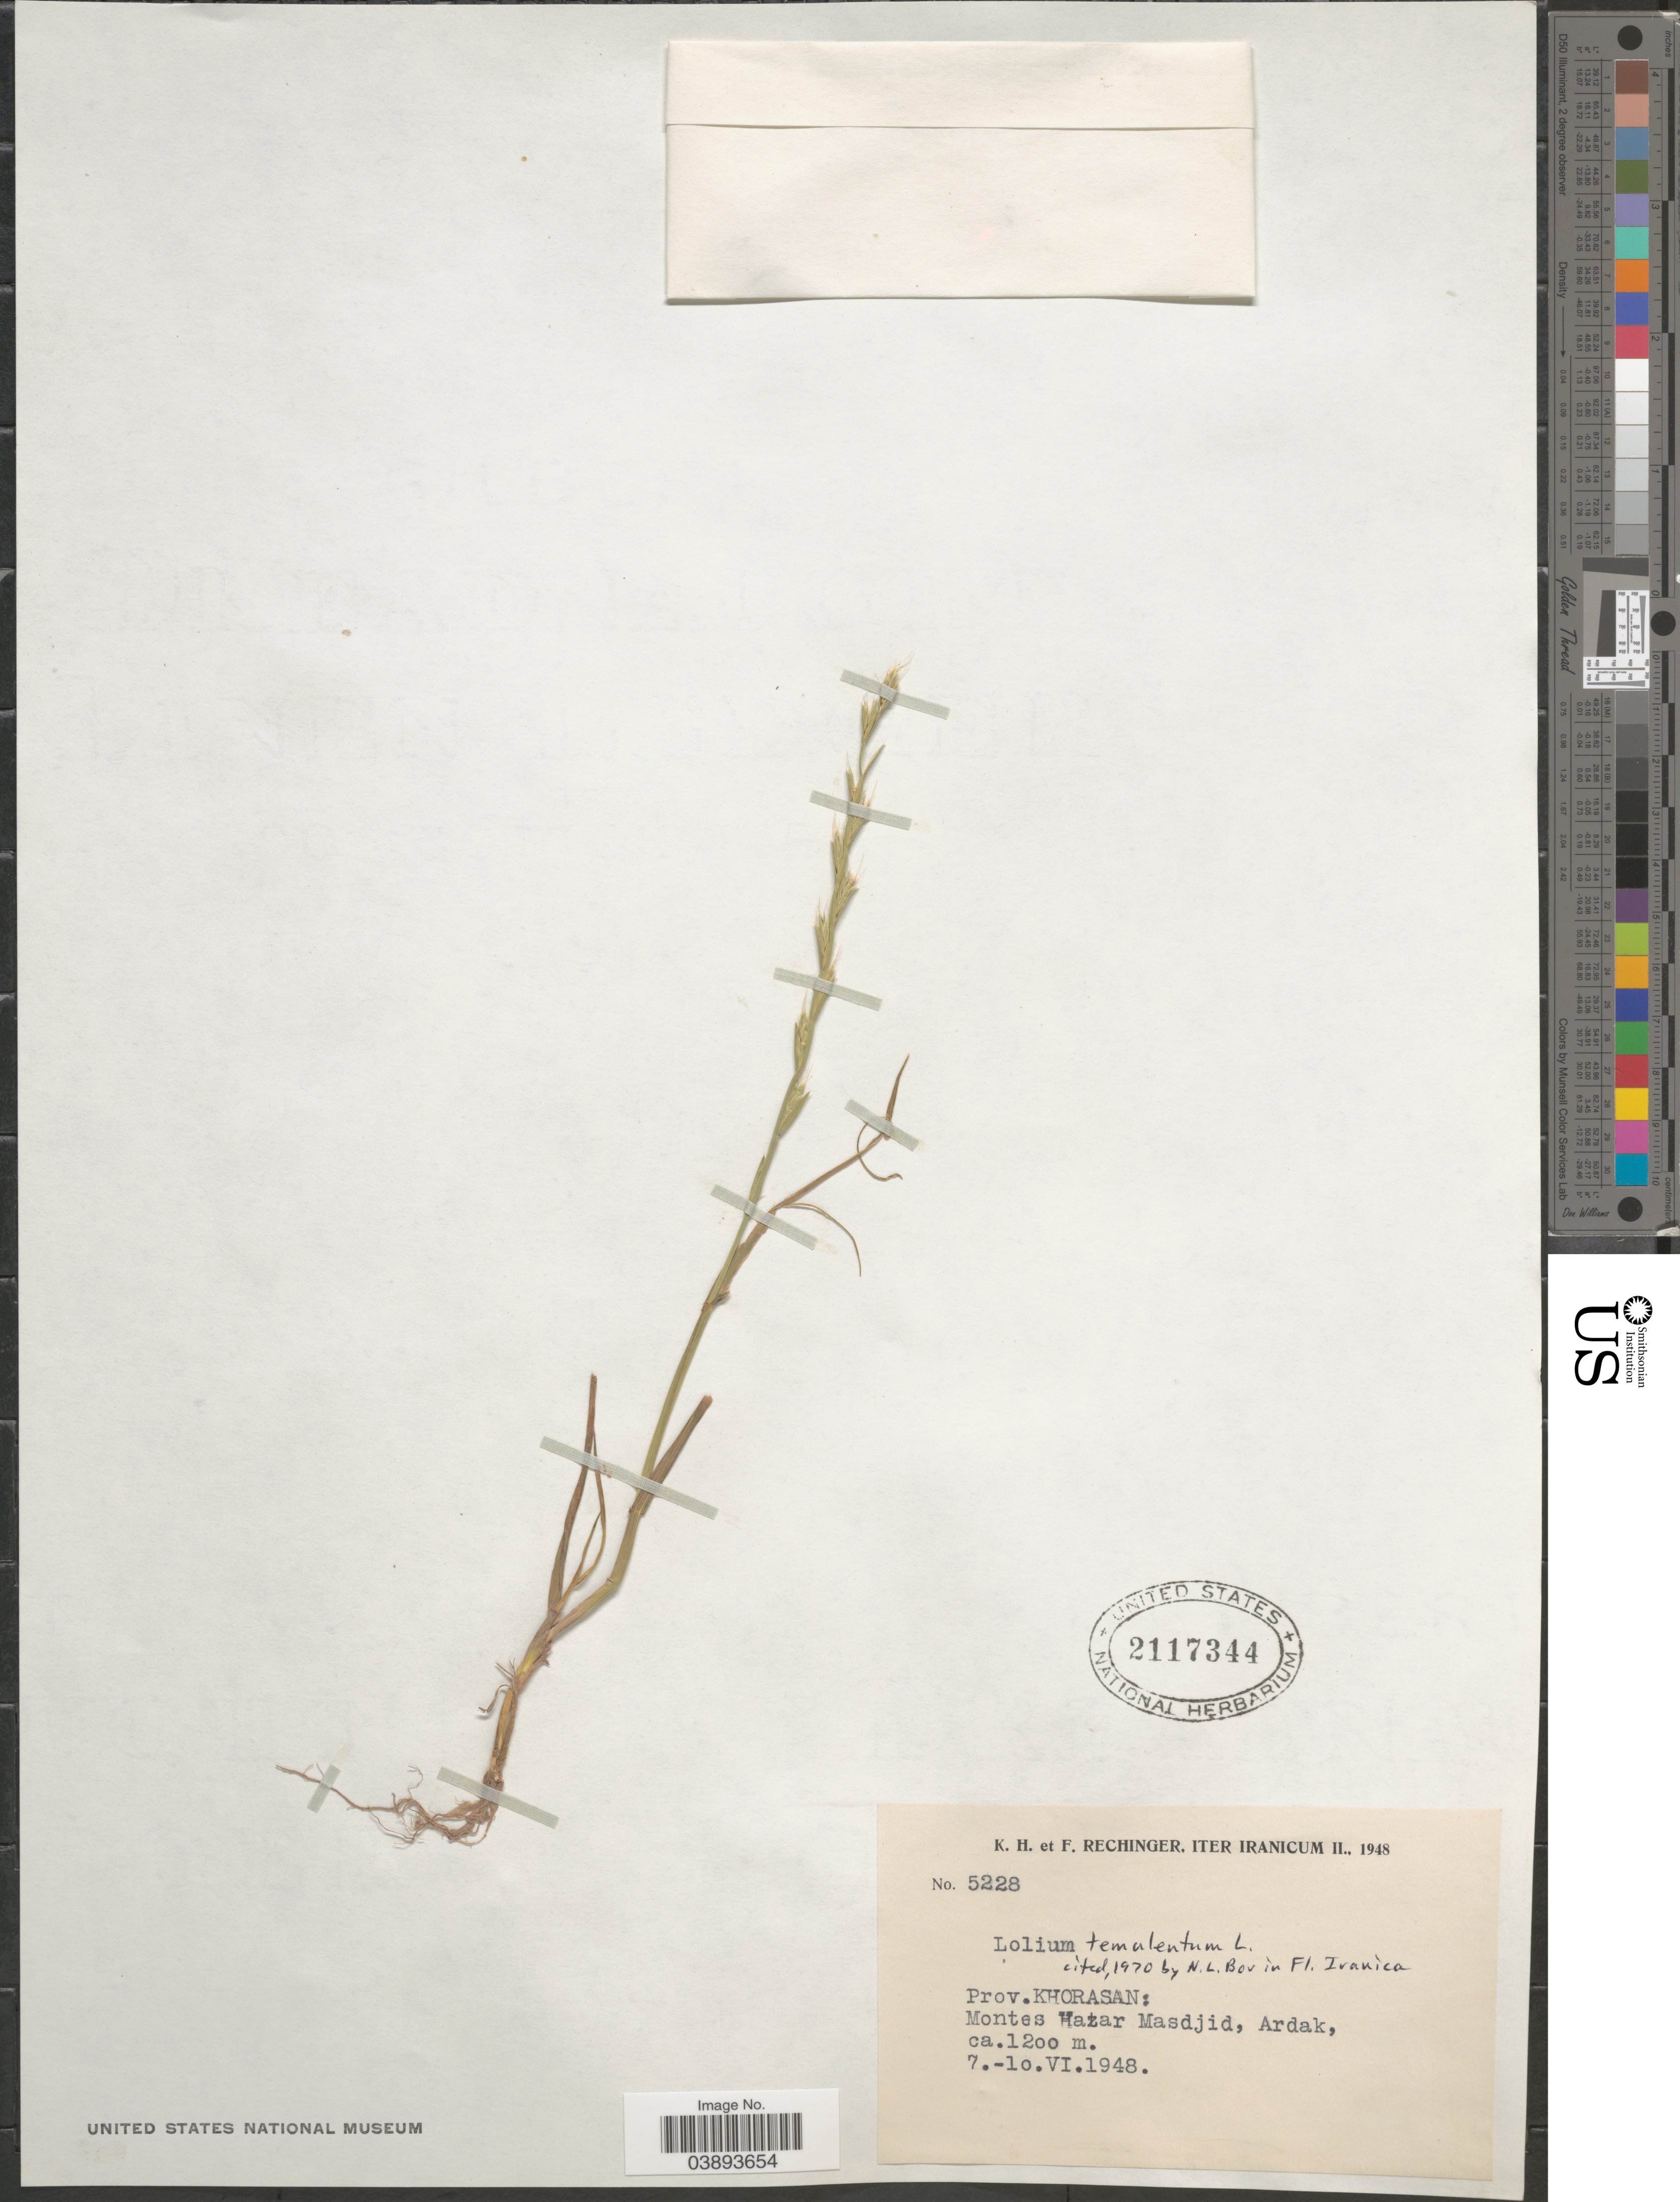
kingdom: Plantae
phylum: Tracheophyta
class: Liliopsida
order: Poales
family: Poaceae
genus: Lolium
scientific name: Lolium temulentum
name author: L.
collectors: K. H. Rechinger & F. Rechinger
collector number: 5228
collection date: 1948-06-07/1948-06-10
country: Iran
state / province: Khorasan [obsolete]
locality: Iter Iranicum. Montes Hazar Masdjid, Ardak.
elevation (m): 1200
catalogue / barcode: US 2117344